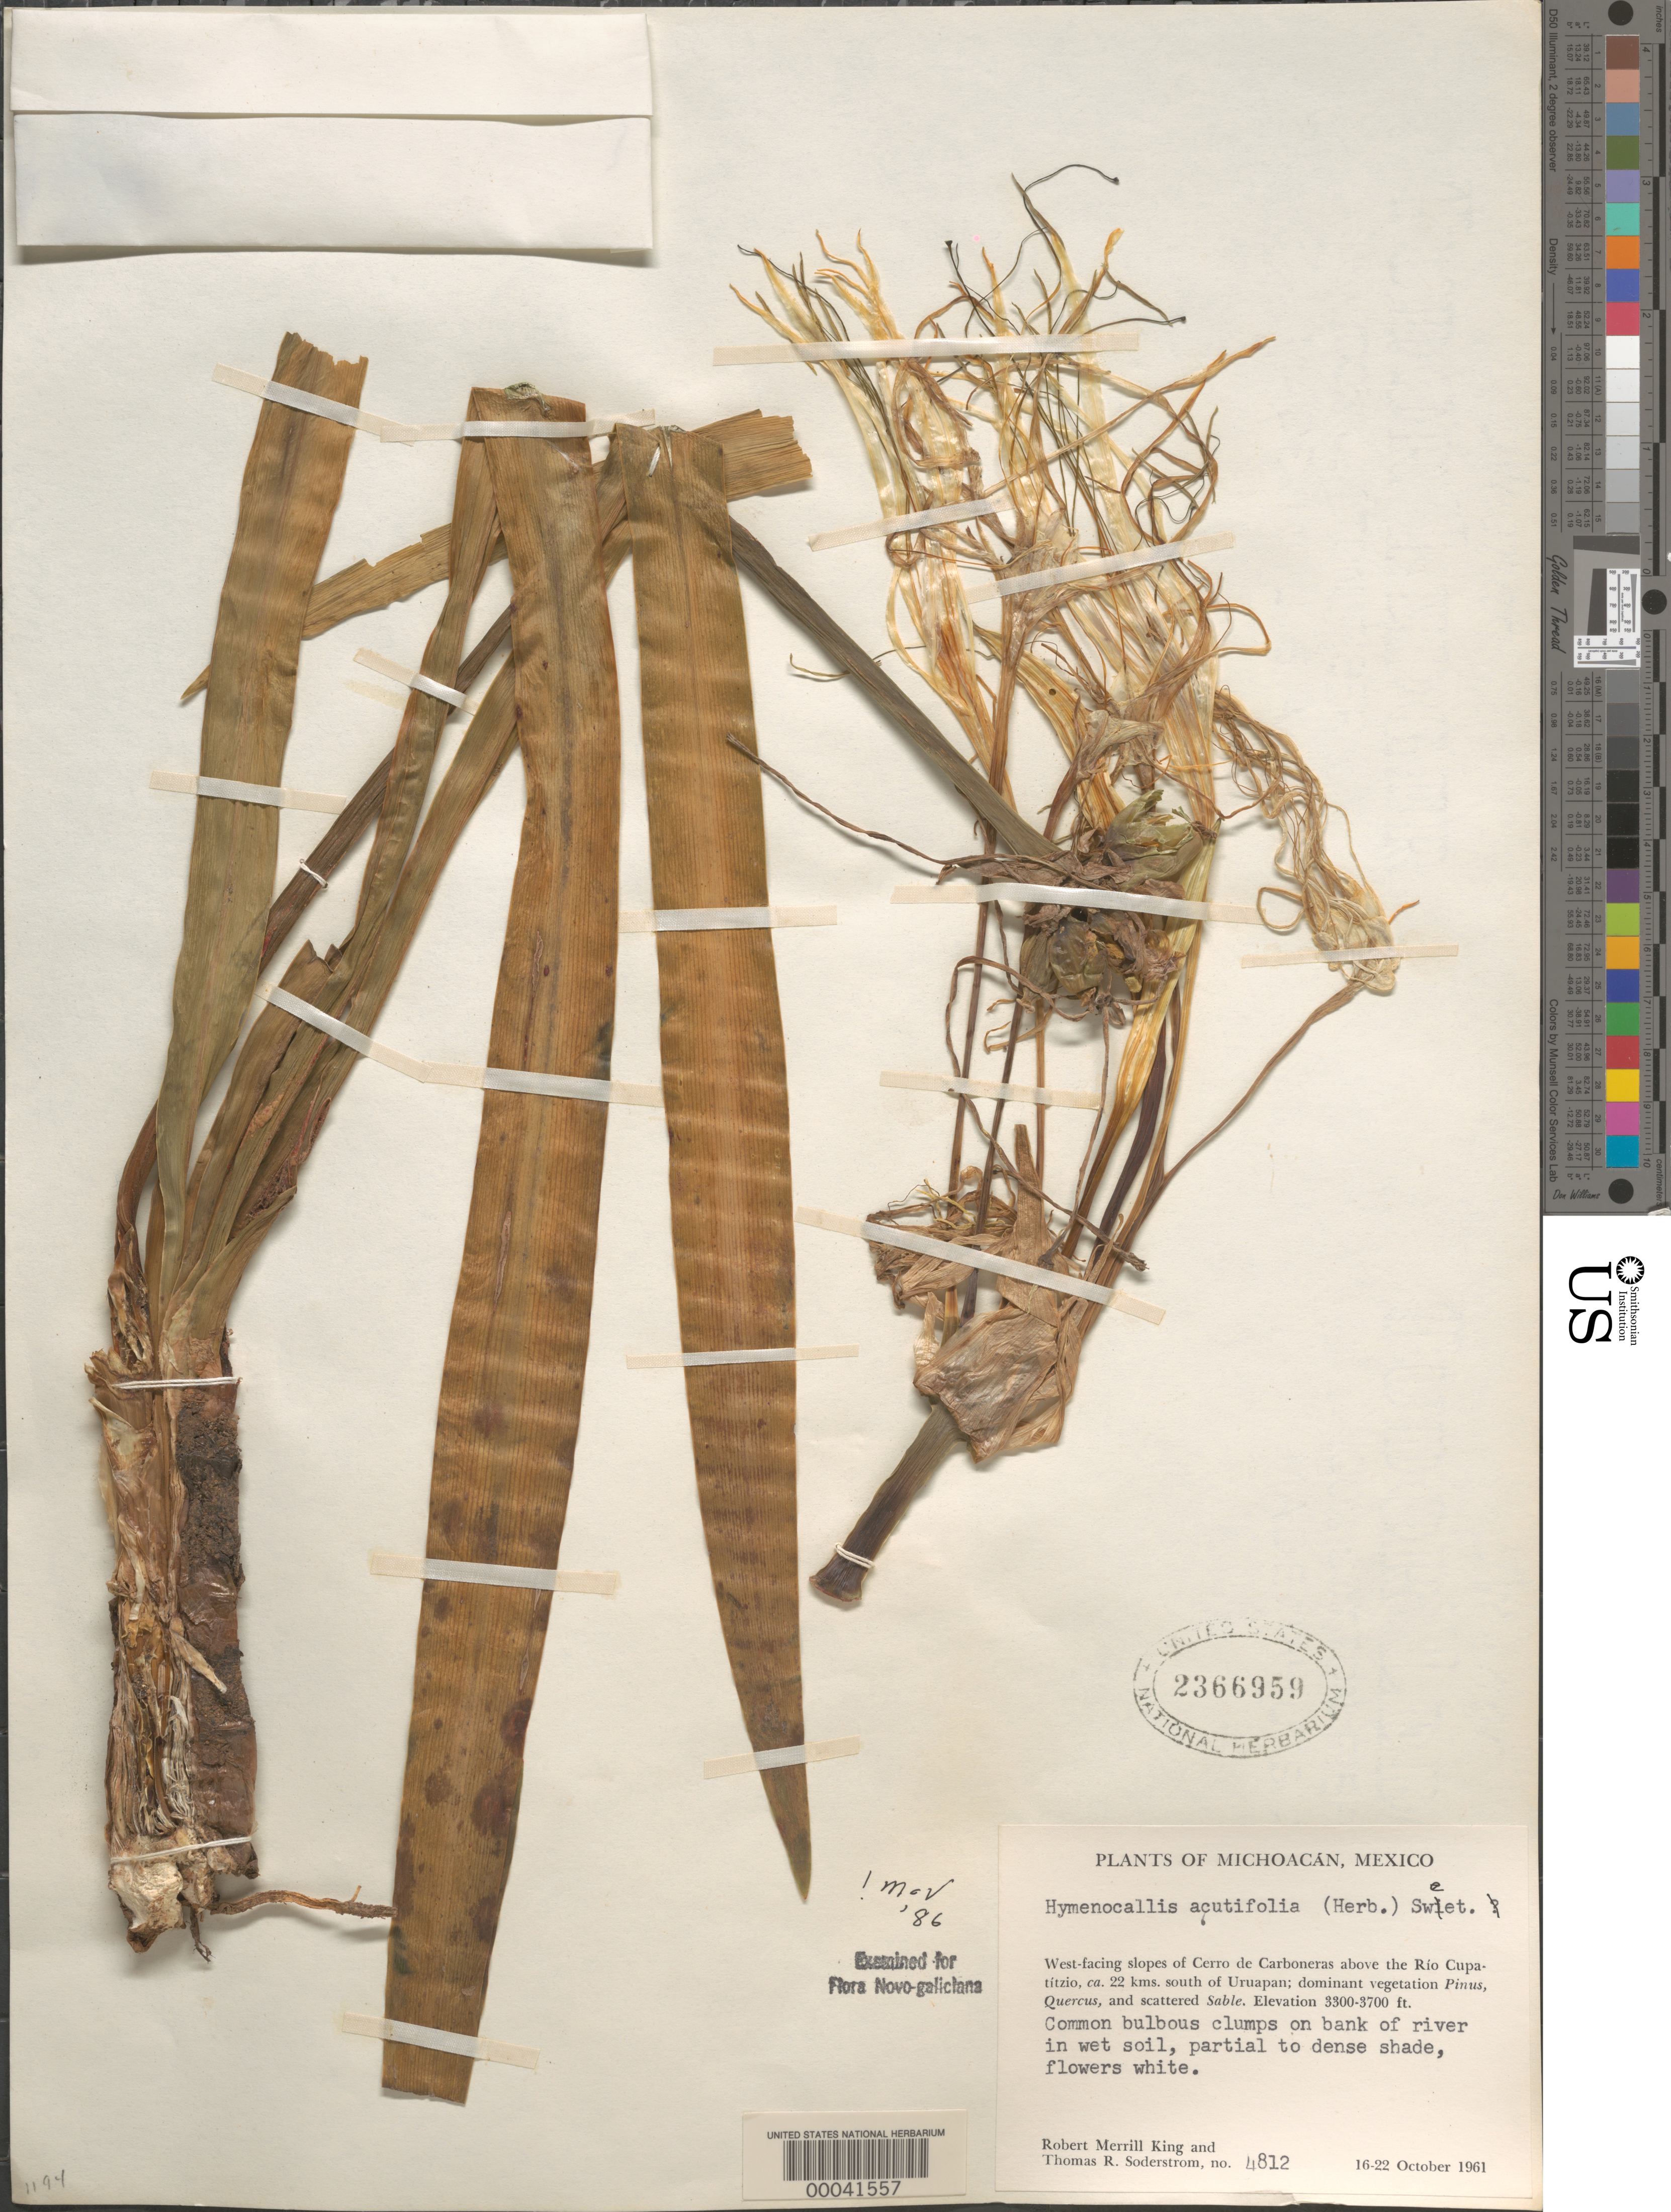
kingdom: Plantae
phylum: Tracheophyta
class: Liliopsida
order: Asparagales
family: Amaryllidaceae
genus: Hymenocallis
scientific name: Hymenocallis acutifolia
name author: (Herb.) Sweet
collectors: R. M. King & T. R. Soderstrom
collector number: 4812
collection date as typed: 16 Oct 1961 to 22 Oct 1961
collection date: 1961-10-16/1961-10-22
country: Mexico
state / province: Michoacán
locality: Cerro de Carboneras above the Rio Cupatitzio ca. 22 kms. S of Uruapan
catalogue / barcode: US 2366959